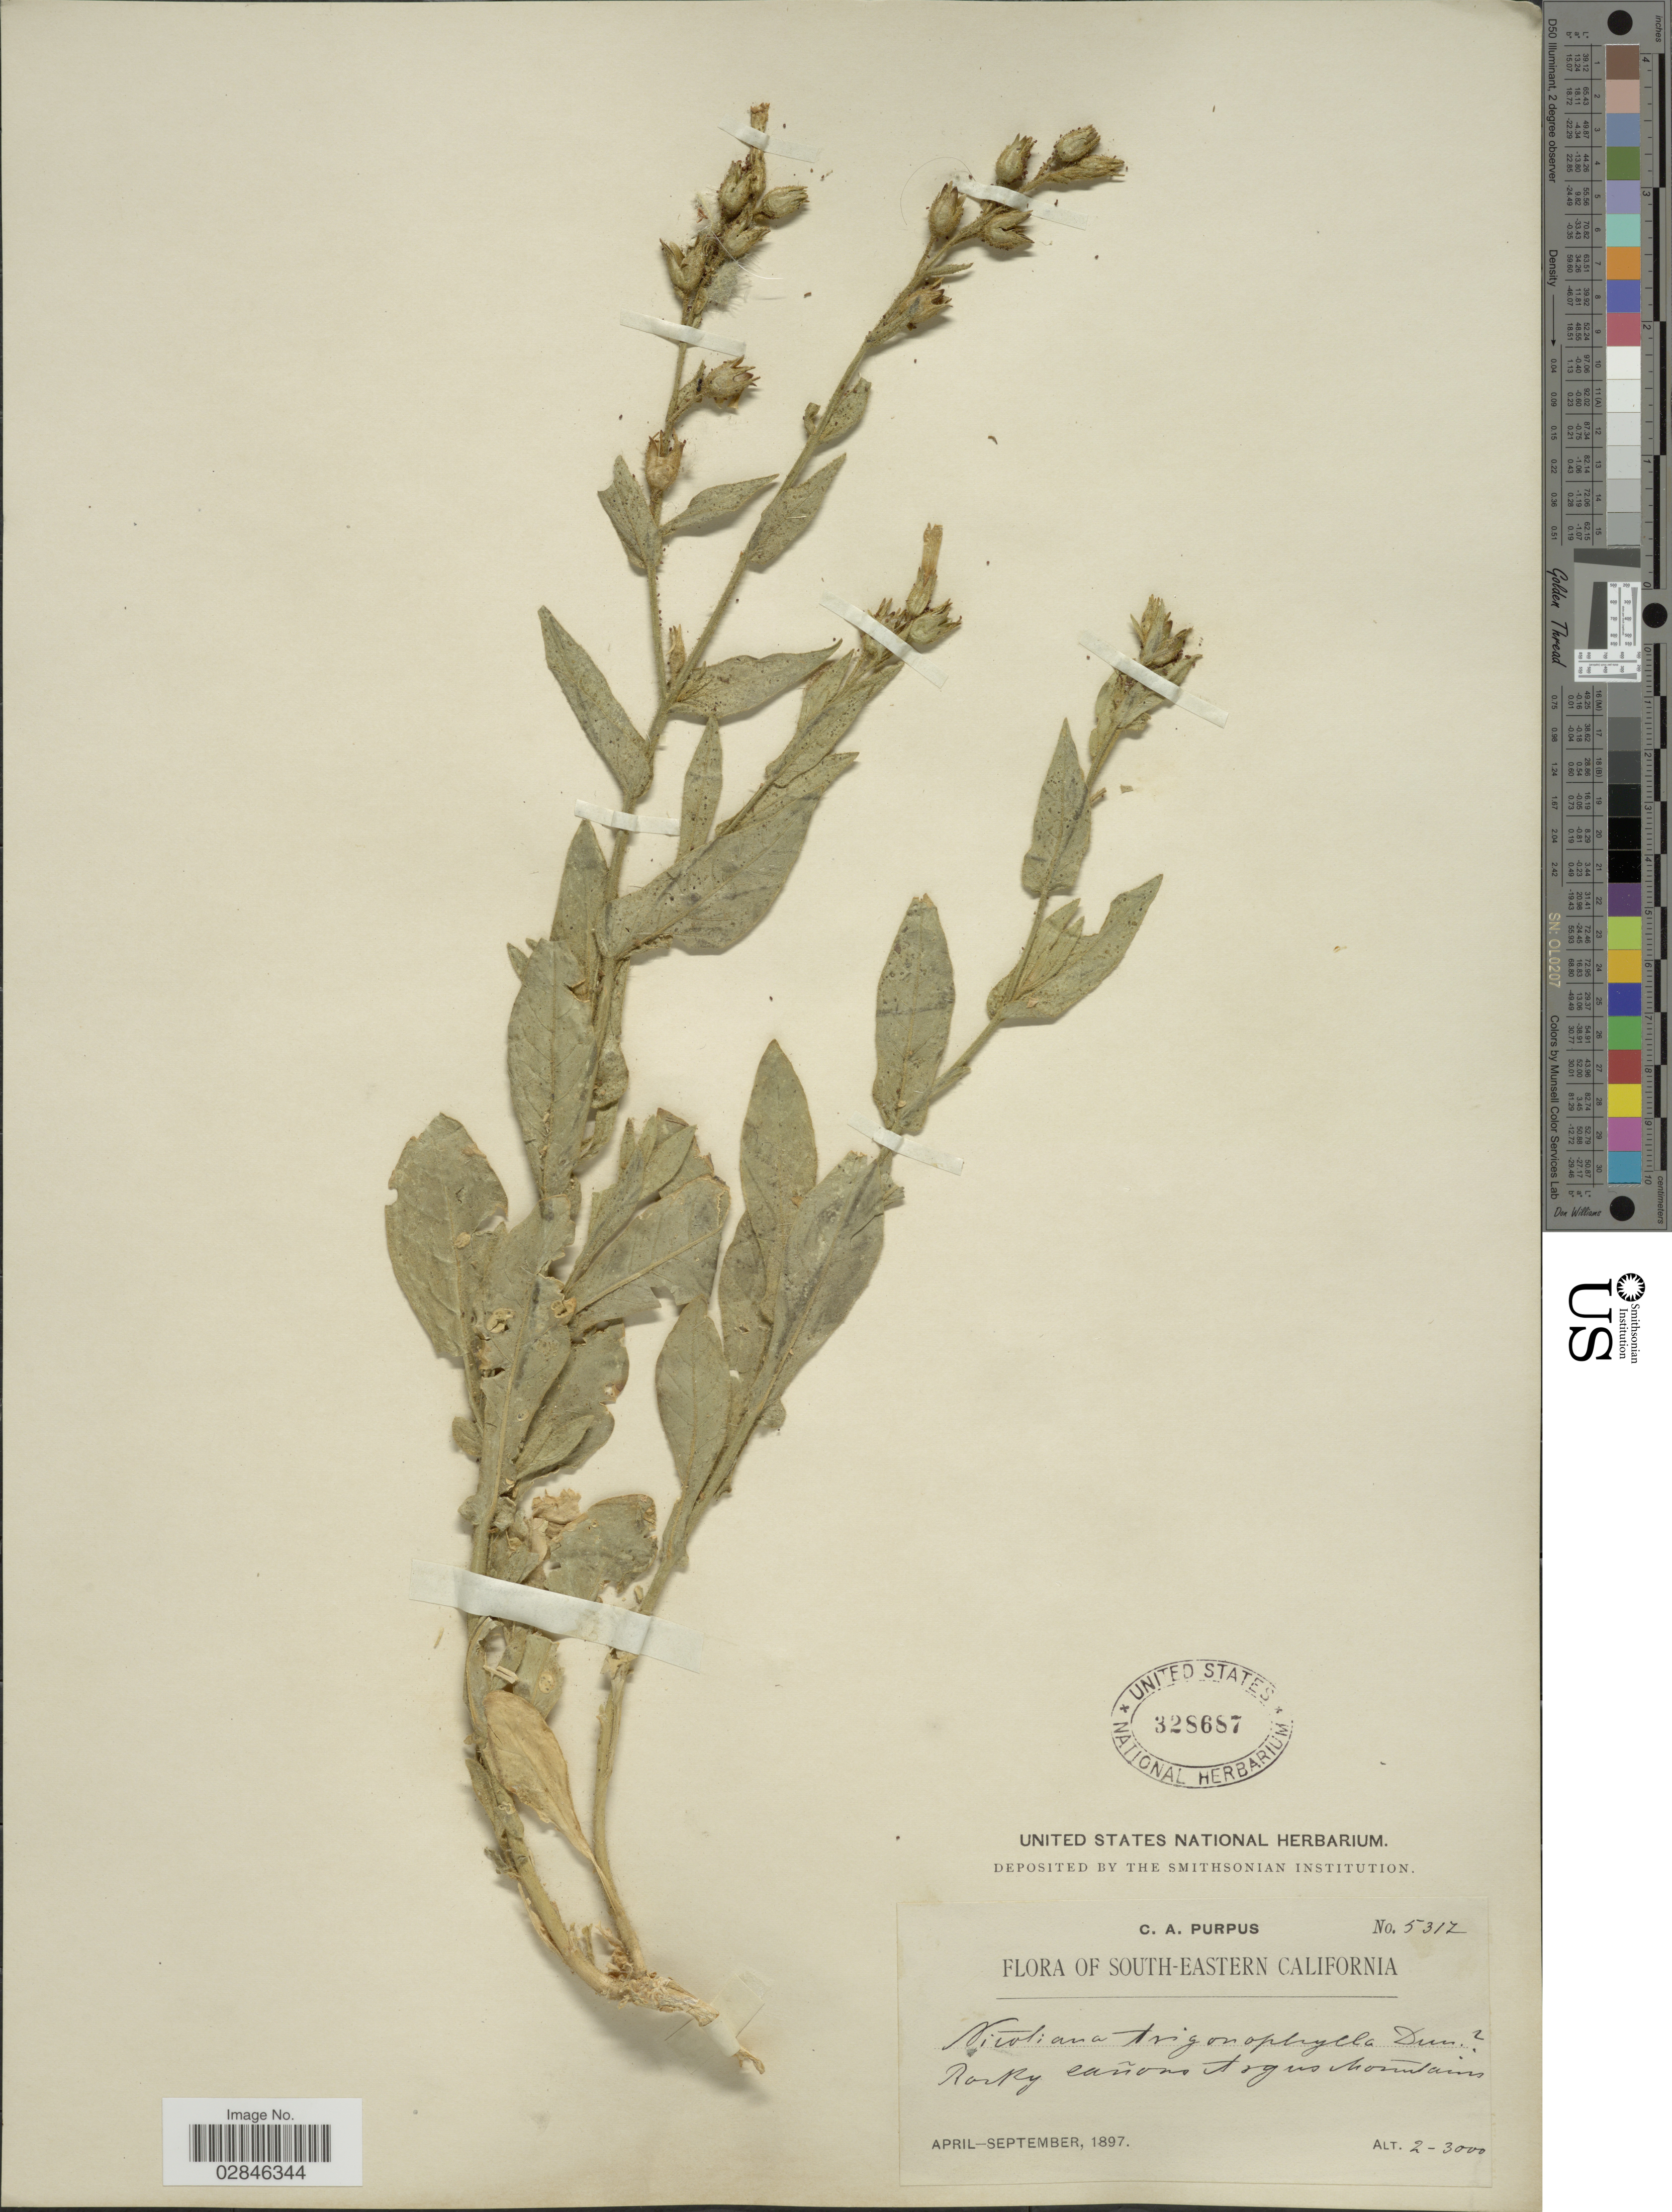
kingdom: Plantae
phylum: Tracheophyta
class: Magnoliopsida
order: Solanales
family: Solanaceae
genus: Nicotiana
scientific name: Nicotiana trigonophylla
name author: Dunal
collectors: C. A. Purpus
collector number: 5317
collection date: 1897-04/1897-09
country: United States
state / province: California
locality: South-Eastern California, Rocky cañons Argus Mountains.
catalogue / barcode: US 328687